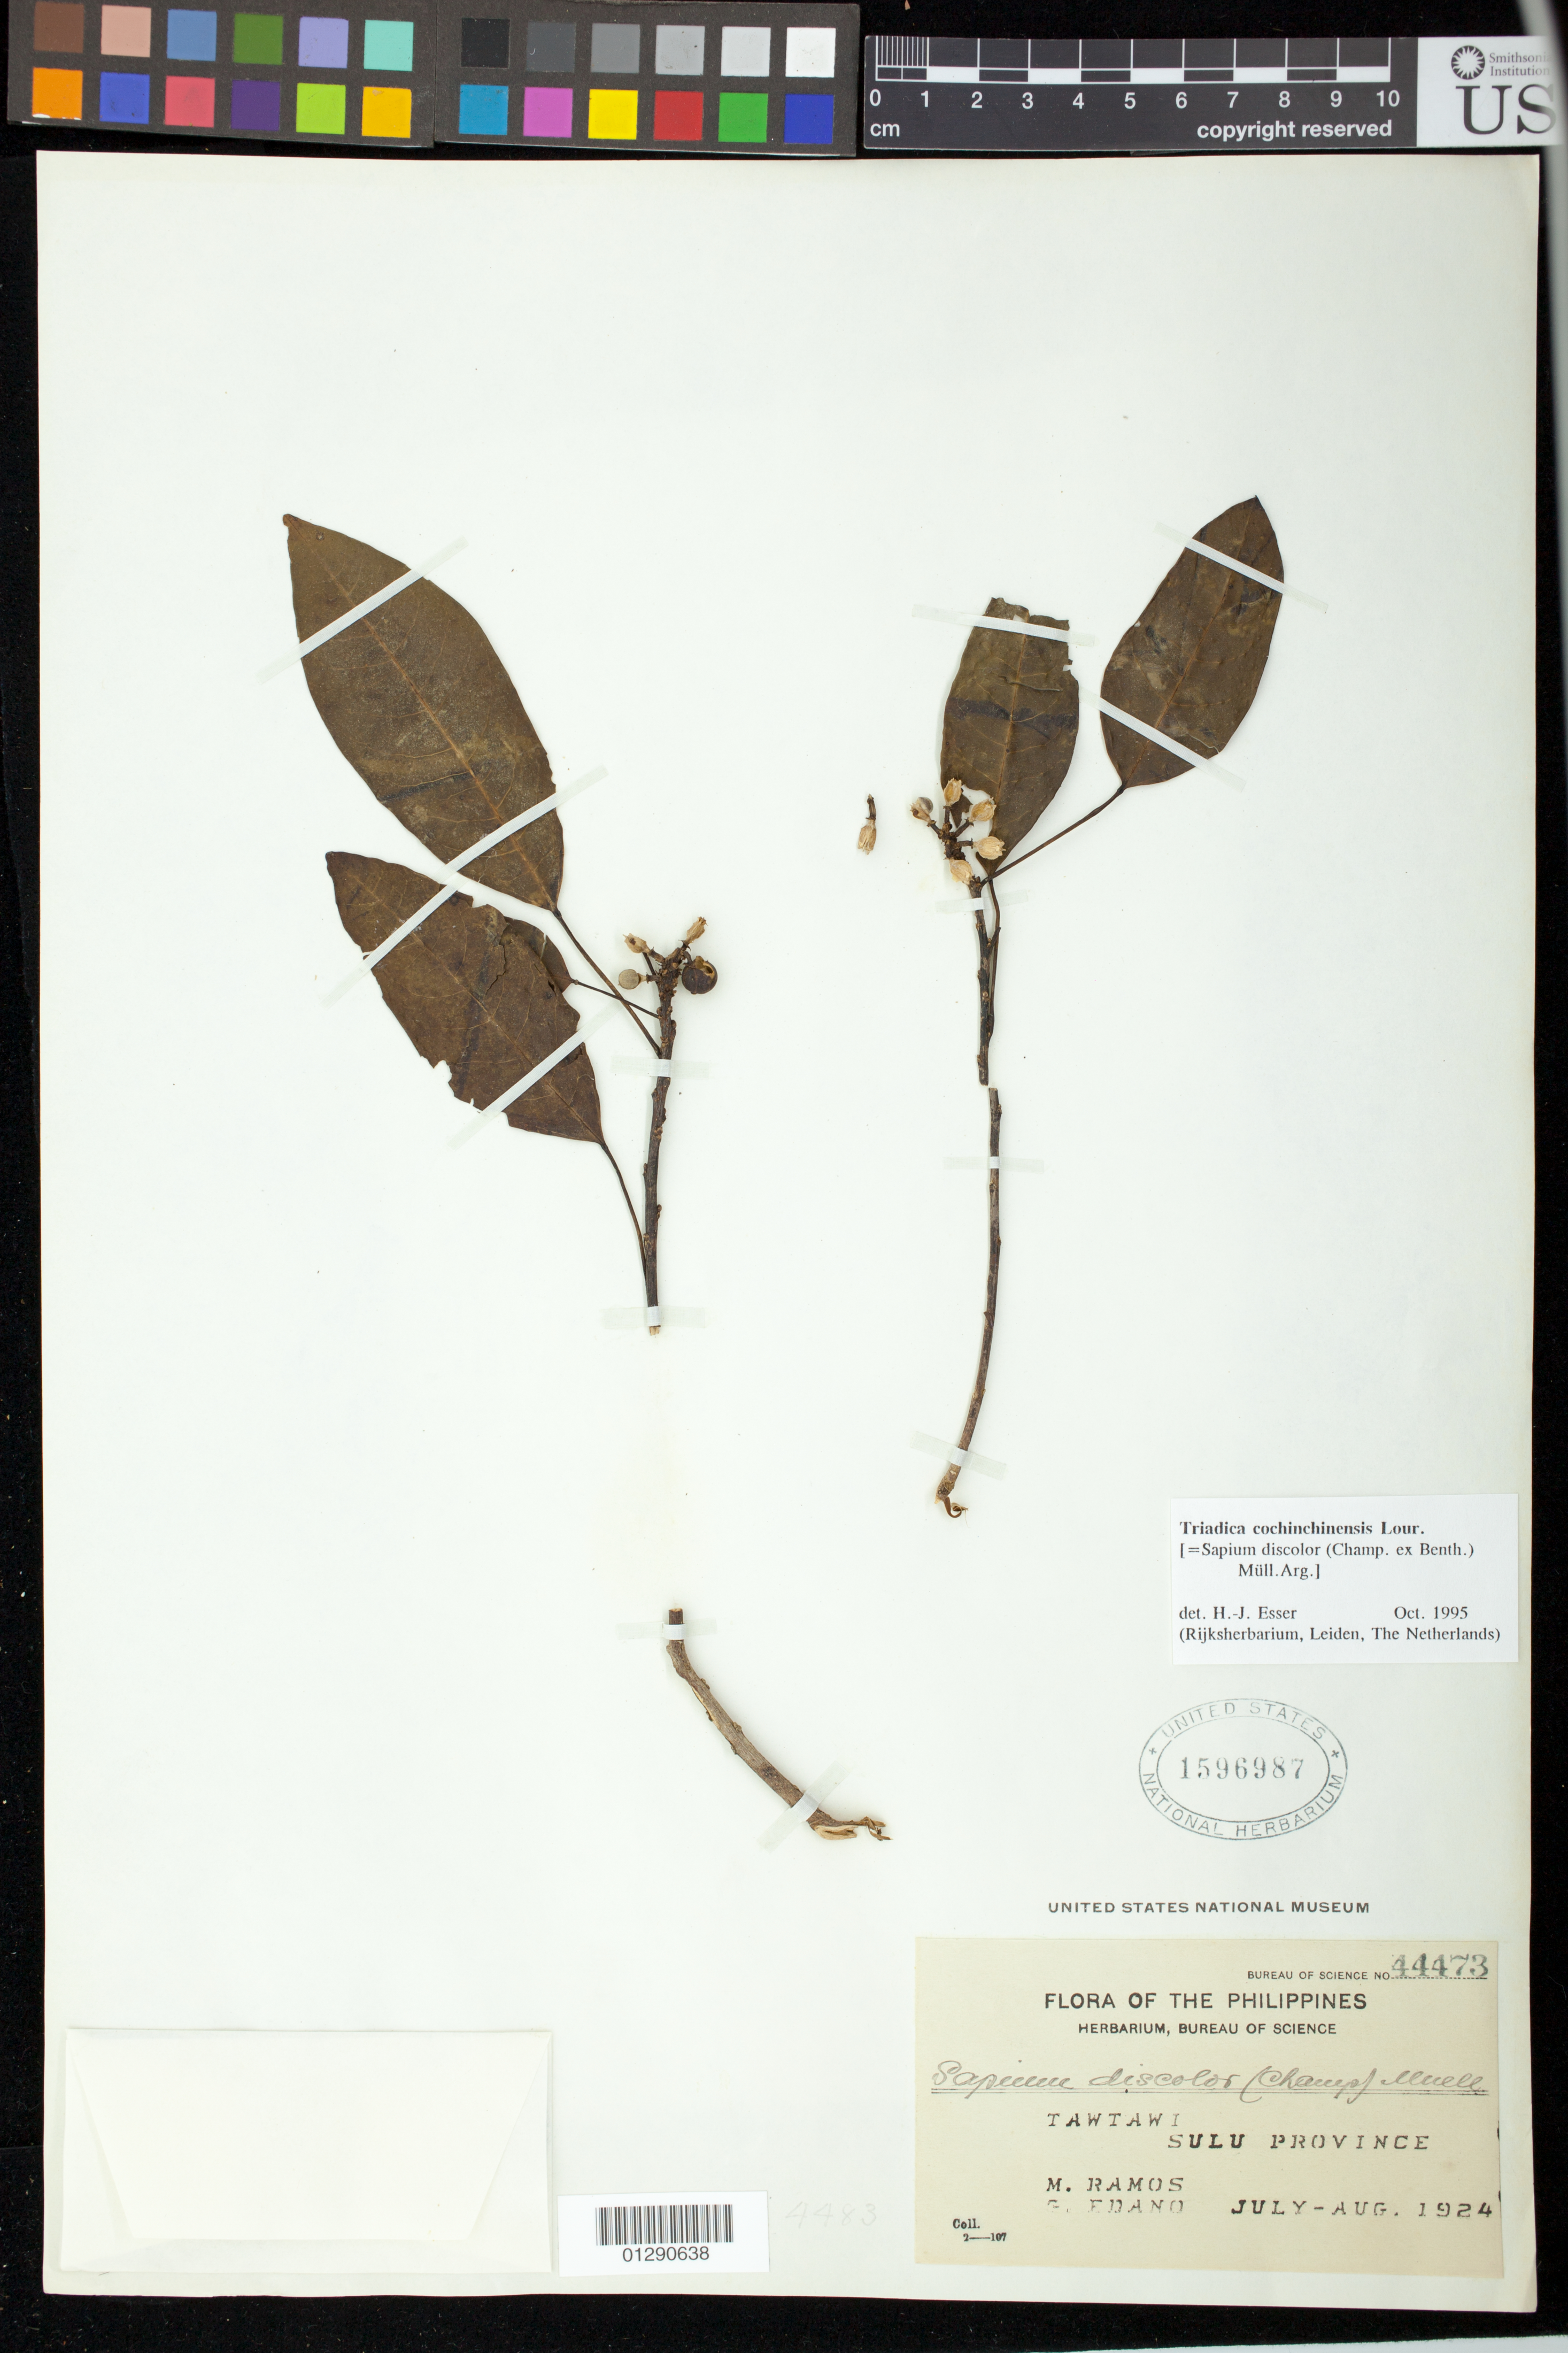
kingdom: Plantae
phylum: Tracheophyta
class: Magnoliopsida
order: Malpighiales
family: Euphorbiaceae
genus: Sapium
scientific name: Sapium discolor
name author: M. Arg.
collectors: M. Ramos & G. Edaño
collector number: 44473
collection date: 1924-07/1924-08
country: Philippines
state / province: Muslim Mindanao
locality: Tawtawi [Tawi-Tawi], Sulu Province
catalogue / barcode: US 1596987